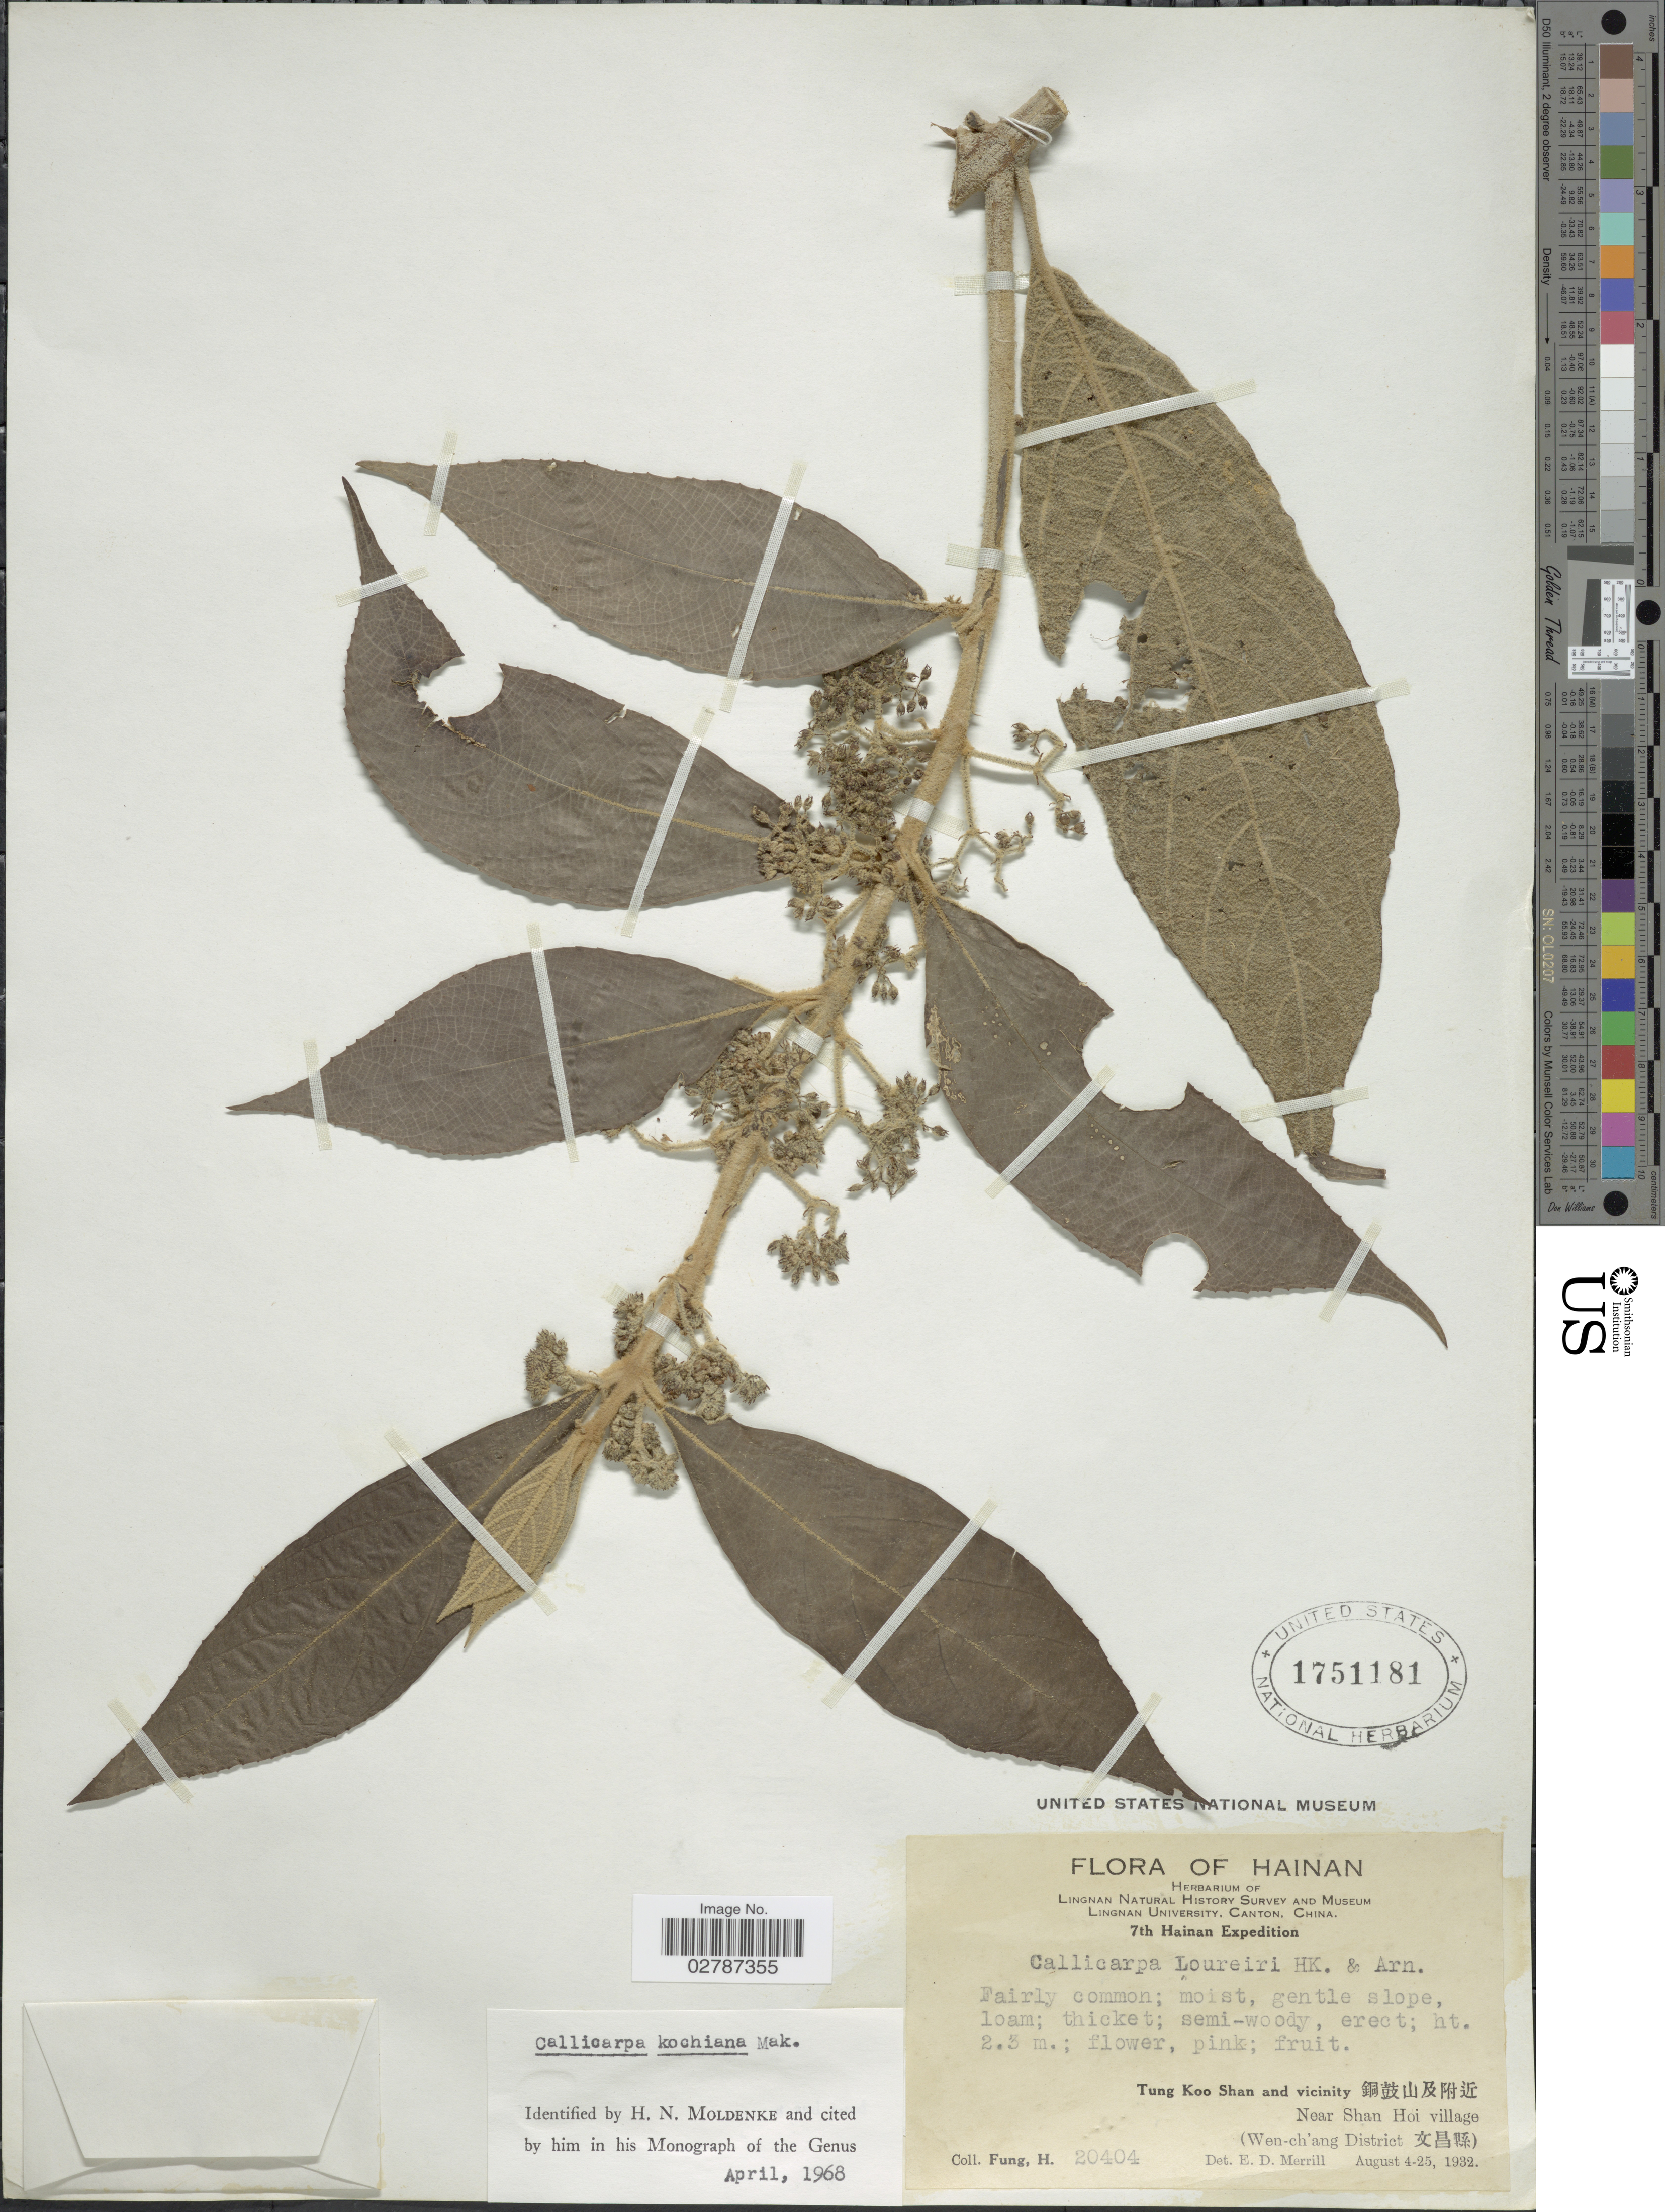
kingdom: Plantae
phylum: Tracheophyta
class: Magnoliopsida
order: Lamiales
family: Lamiaceae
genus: Callicarpa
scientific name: Callicarpa kochiana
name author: Makino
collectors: H. Fung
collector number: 20404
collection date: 1932-08-04/1932-08-25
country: China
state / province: Hainan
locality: Tung Koo Shan and vicinity X. Near Shan Hoi Village. (Wen-ch'ang District X).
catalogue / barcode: US 1751181